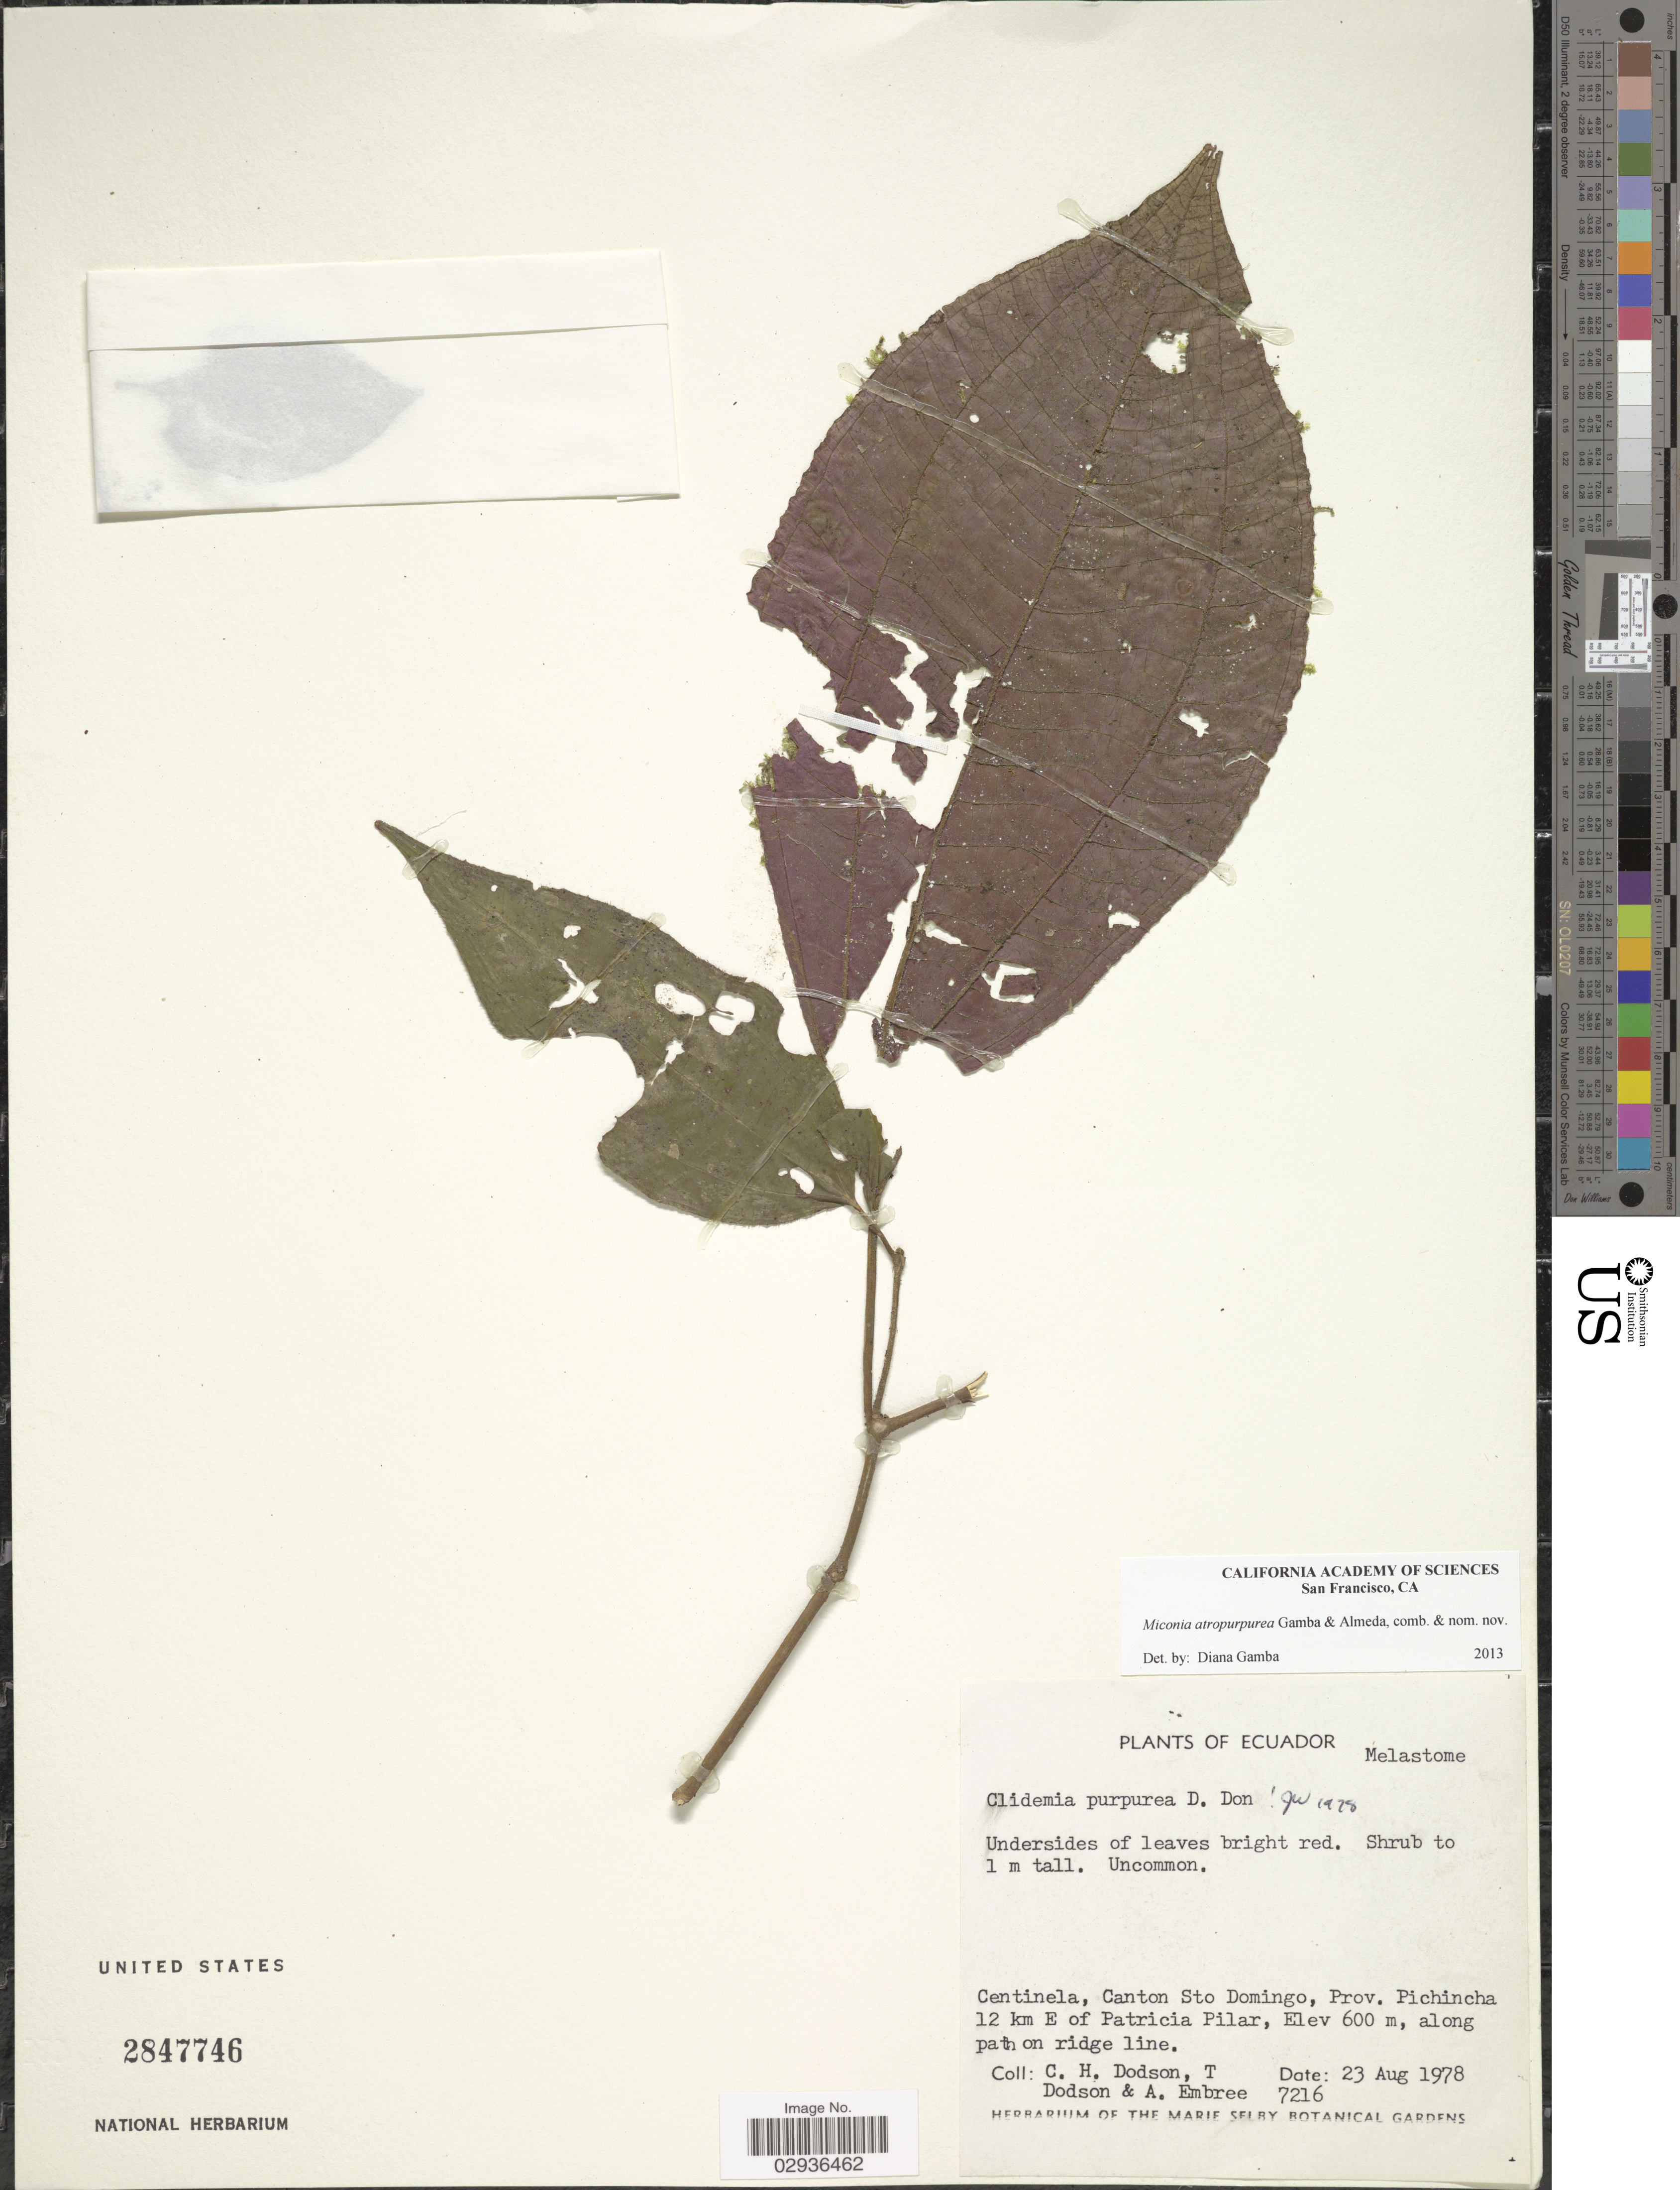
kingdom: Plantae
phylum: Tracheophyta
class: Magnoliopsida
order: Myrtales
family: Melastomataceae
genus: Miconia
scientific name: Miconia atropurpurea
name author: Gamba & Almeda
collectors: C. H. Dodson, T. Dodson & A. Embree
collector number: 7216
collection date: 1978-08-23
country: Ecuador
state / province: Pichincha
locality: Centinela, Canton Sto Domingo, Prov. Pichincha 12 km E of Patricia Pilar.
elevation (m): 600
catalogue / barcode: US 2847746